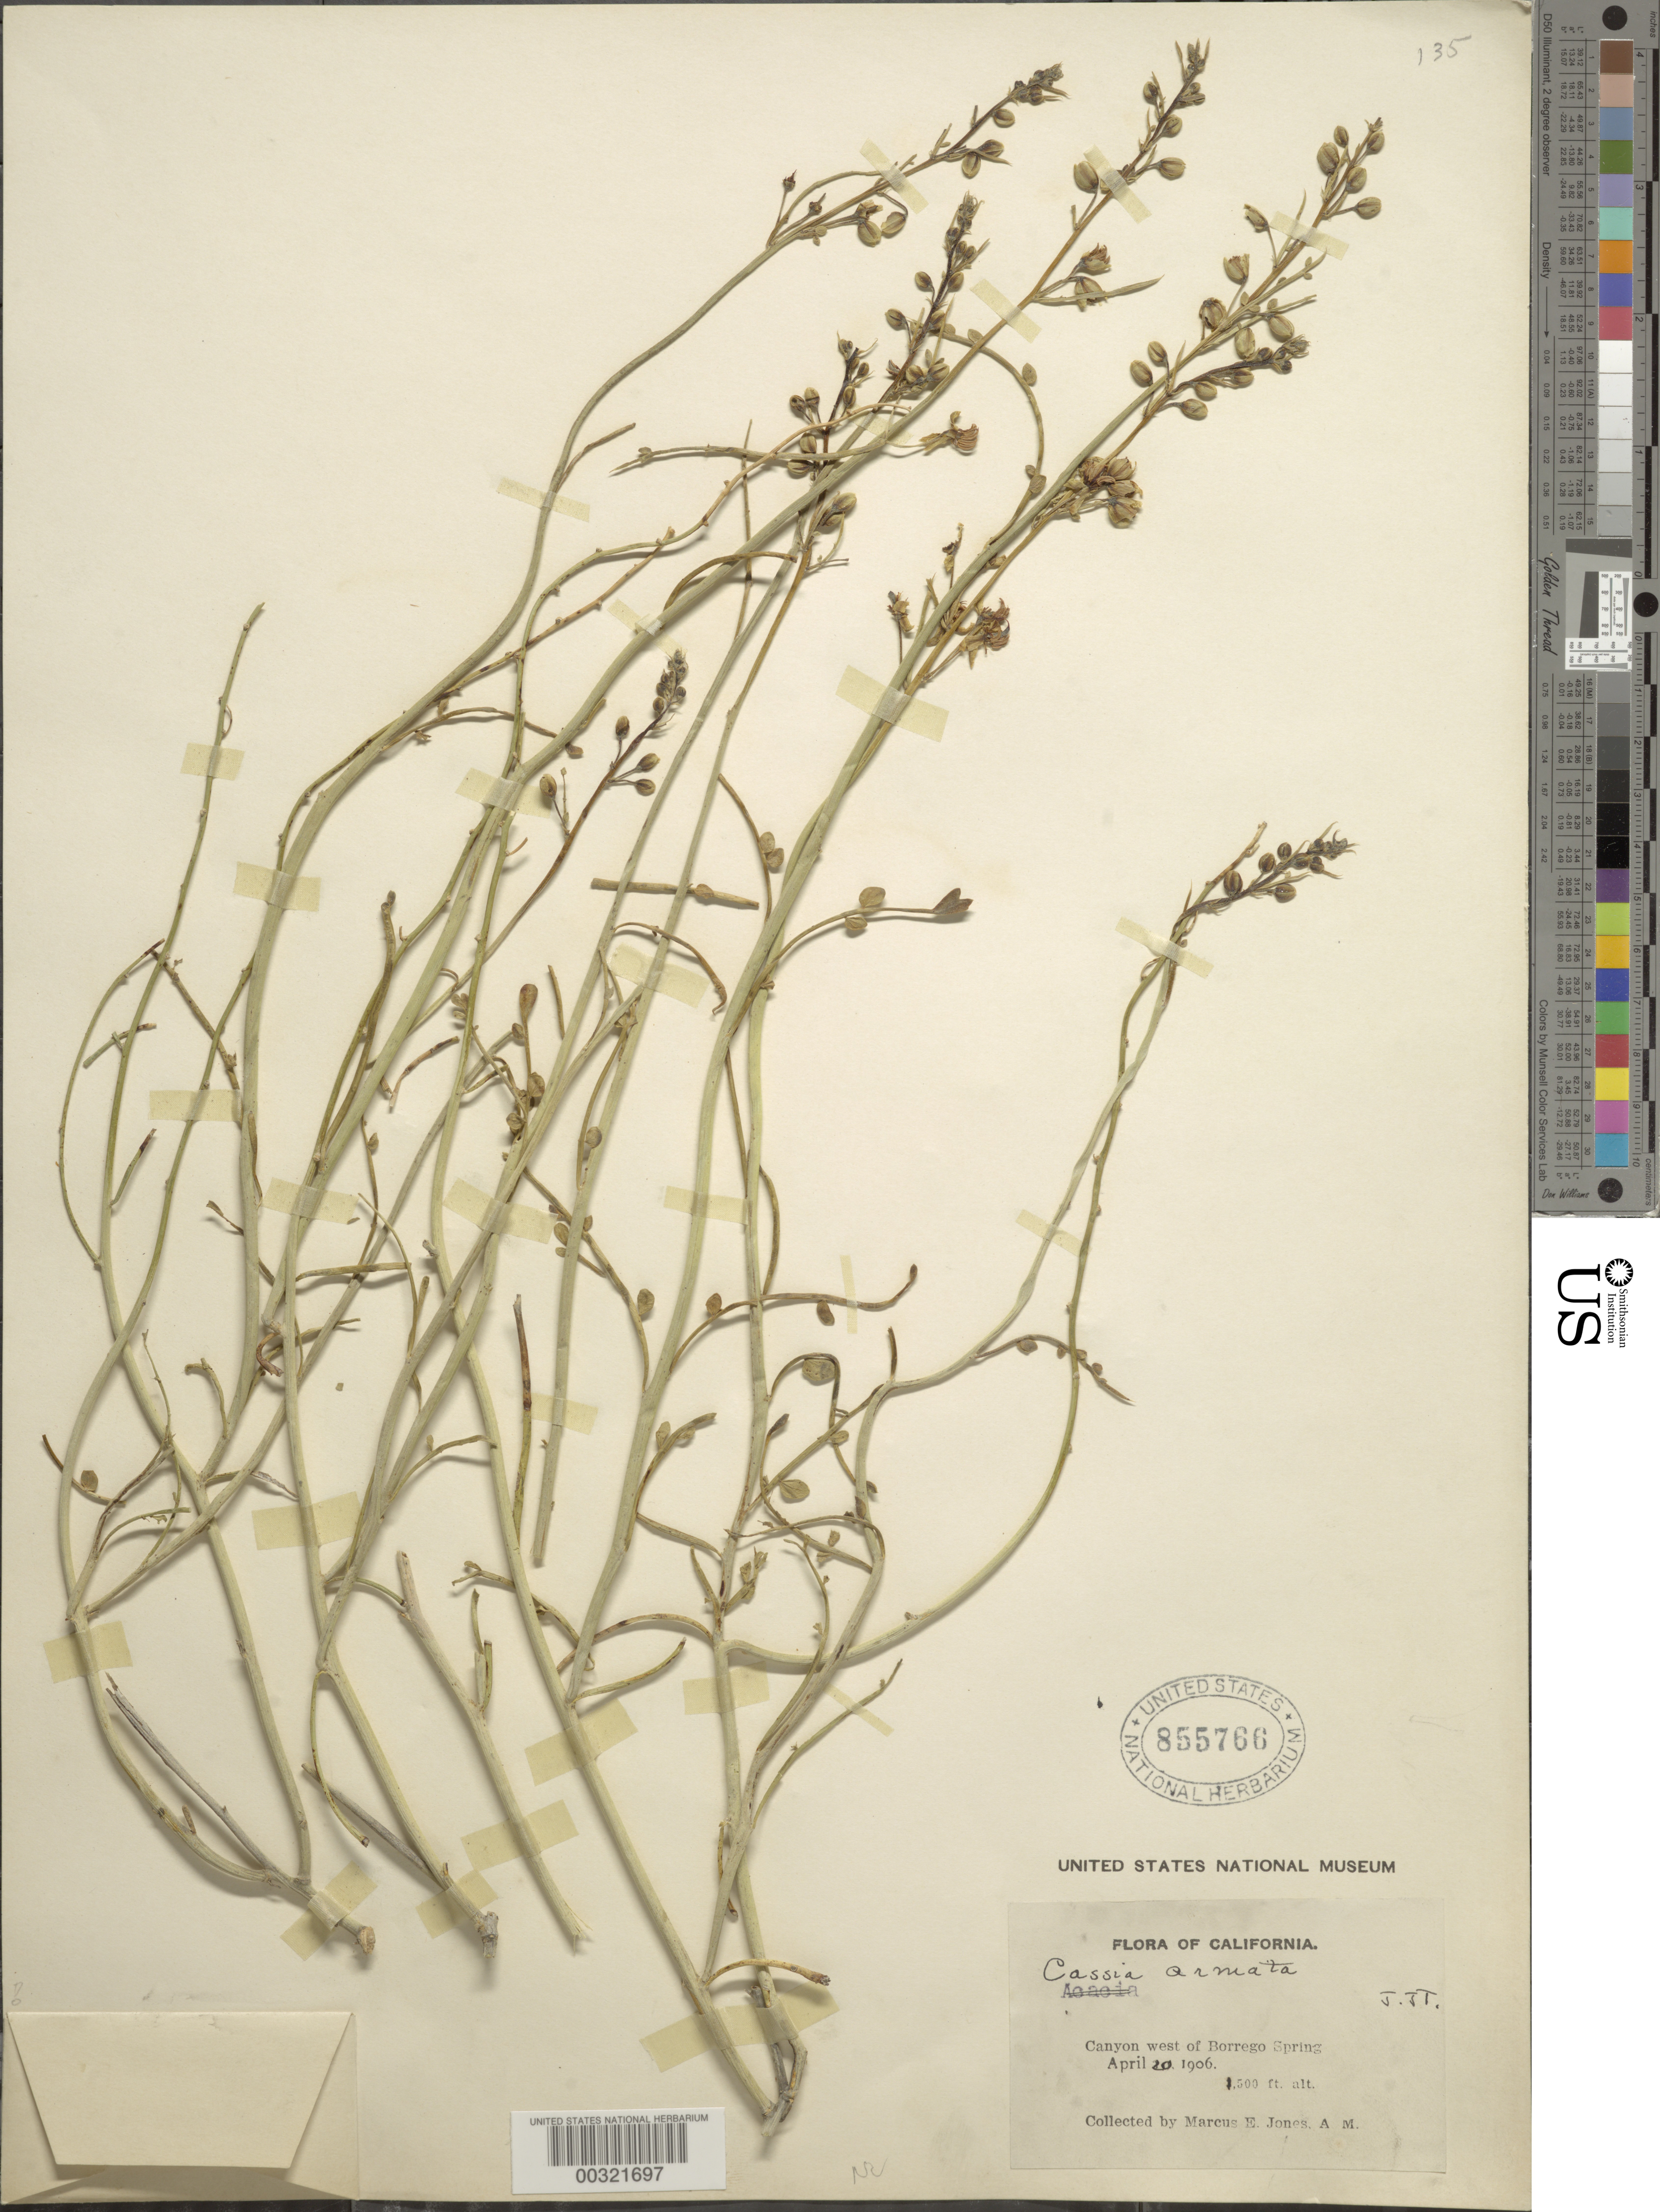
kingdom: Plantae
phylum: Tracheophyta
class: Magnoliopsida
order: Fabales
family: Fabaceae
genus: Senna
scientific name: Senna armata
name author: (S. Watson) H.S. Irwin & Barneby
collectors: M. E. Jones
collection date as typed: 20 Apr 1906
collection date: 1906-04-20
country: United States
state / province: California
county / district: San Diego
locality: Canyon w of borrego spring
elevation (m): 457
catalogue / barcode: US 855766